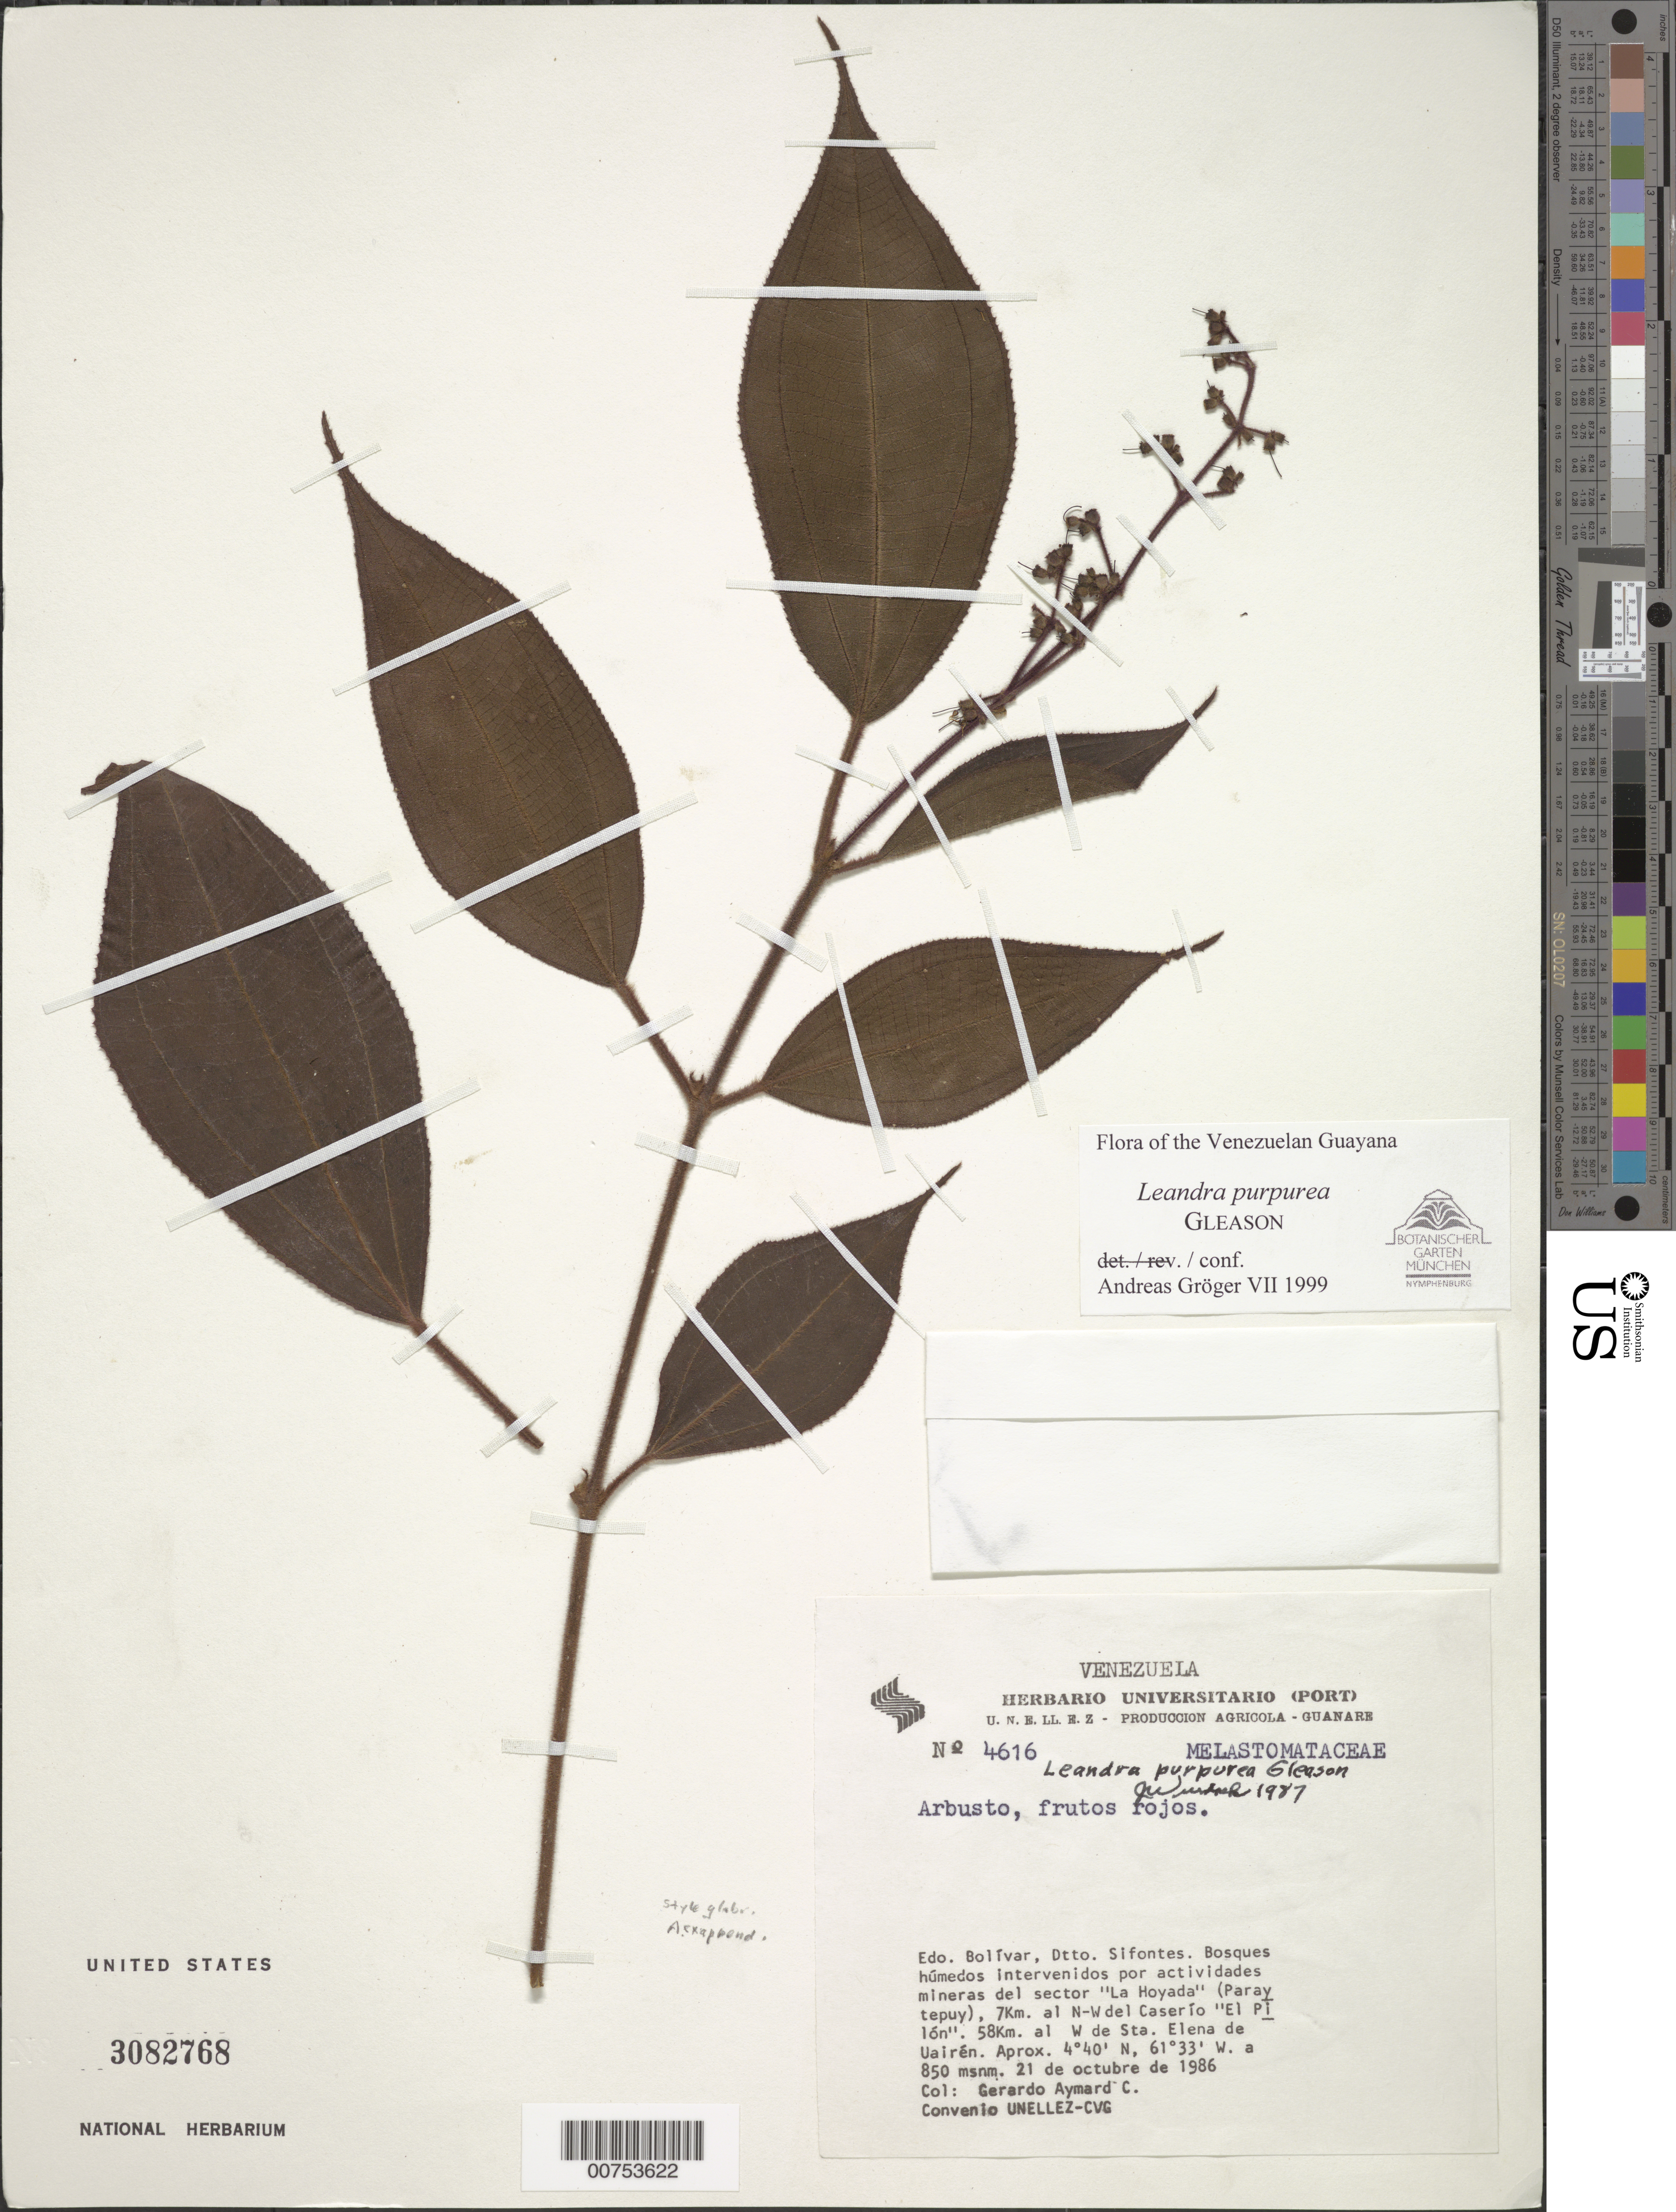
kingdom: Plantae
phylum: Tracheophyta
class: Magnoliopsida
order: Myrtales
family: Melastomataceae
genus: Leandra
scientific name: Leandra purpurea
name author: Gleason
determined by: Gröger, A.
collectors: G. A. Aymard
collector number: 4616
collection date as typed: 21-Oct-86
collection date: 1986-10-21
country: Venezuela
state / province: Bolívar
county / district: Sifontes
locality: Caserío "El Piló", 7 km NW of, 58 km W of Sta. Elena de Uairén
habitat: Wet forest, in mining area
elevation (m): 850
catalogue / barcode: US 3082768